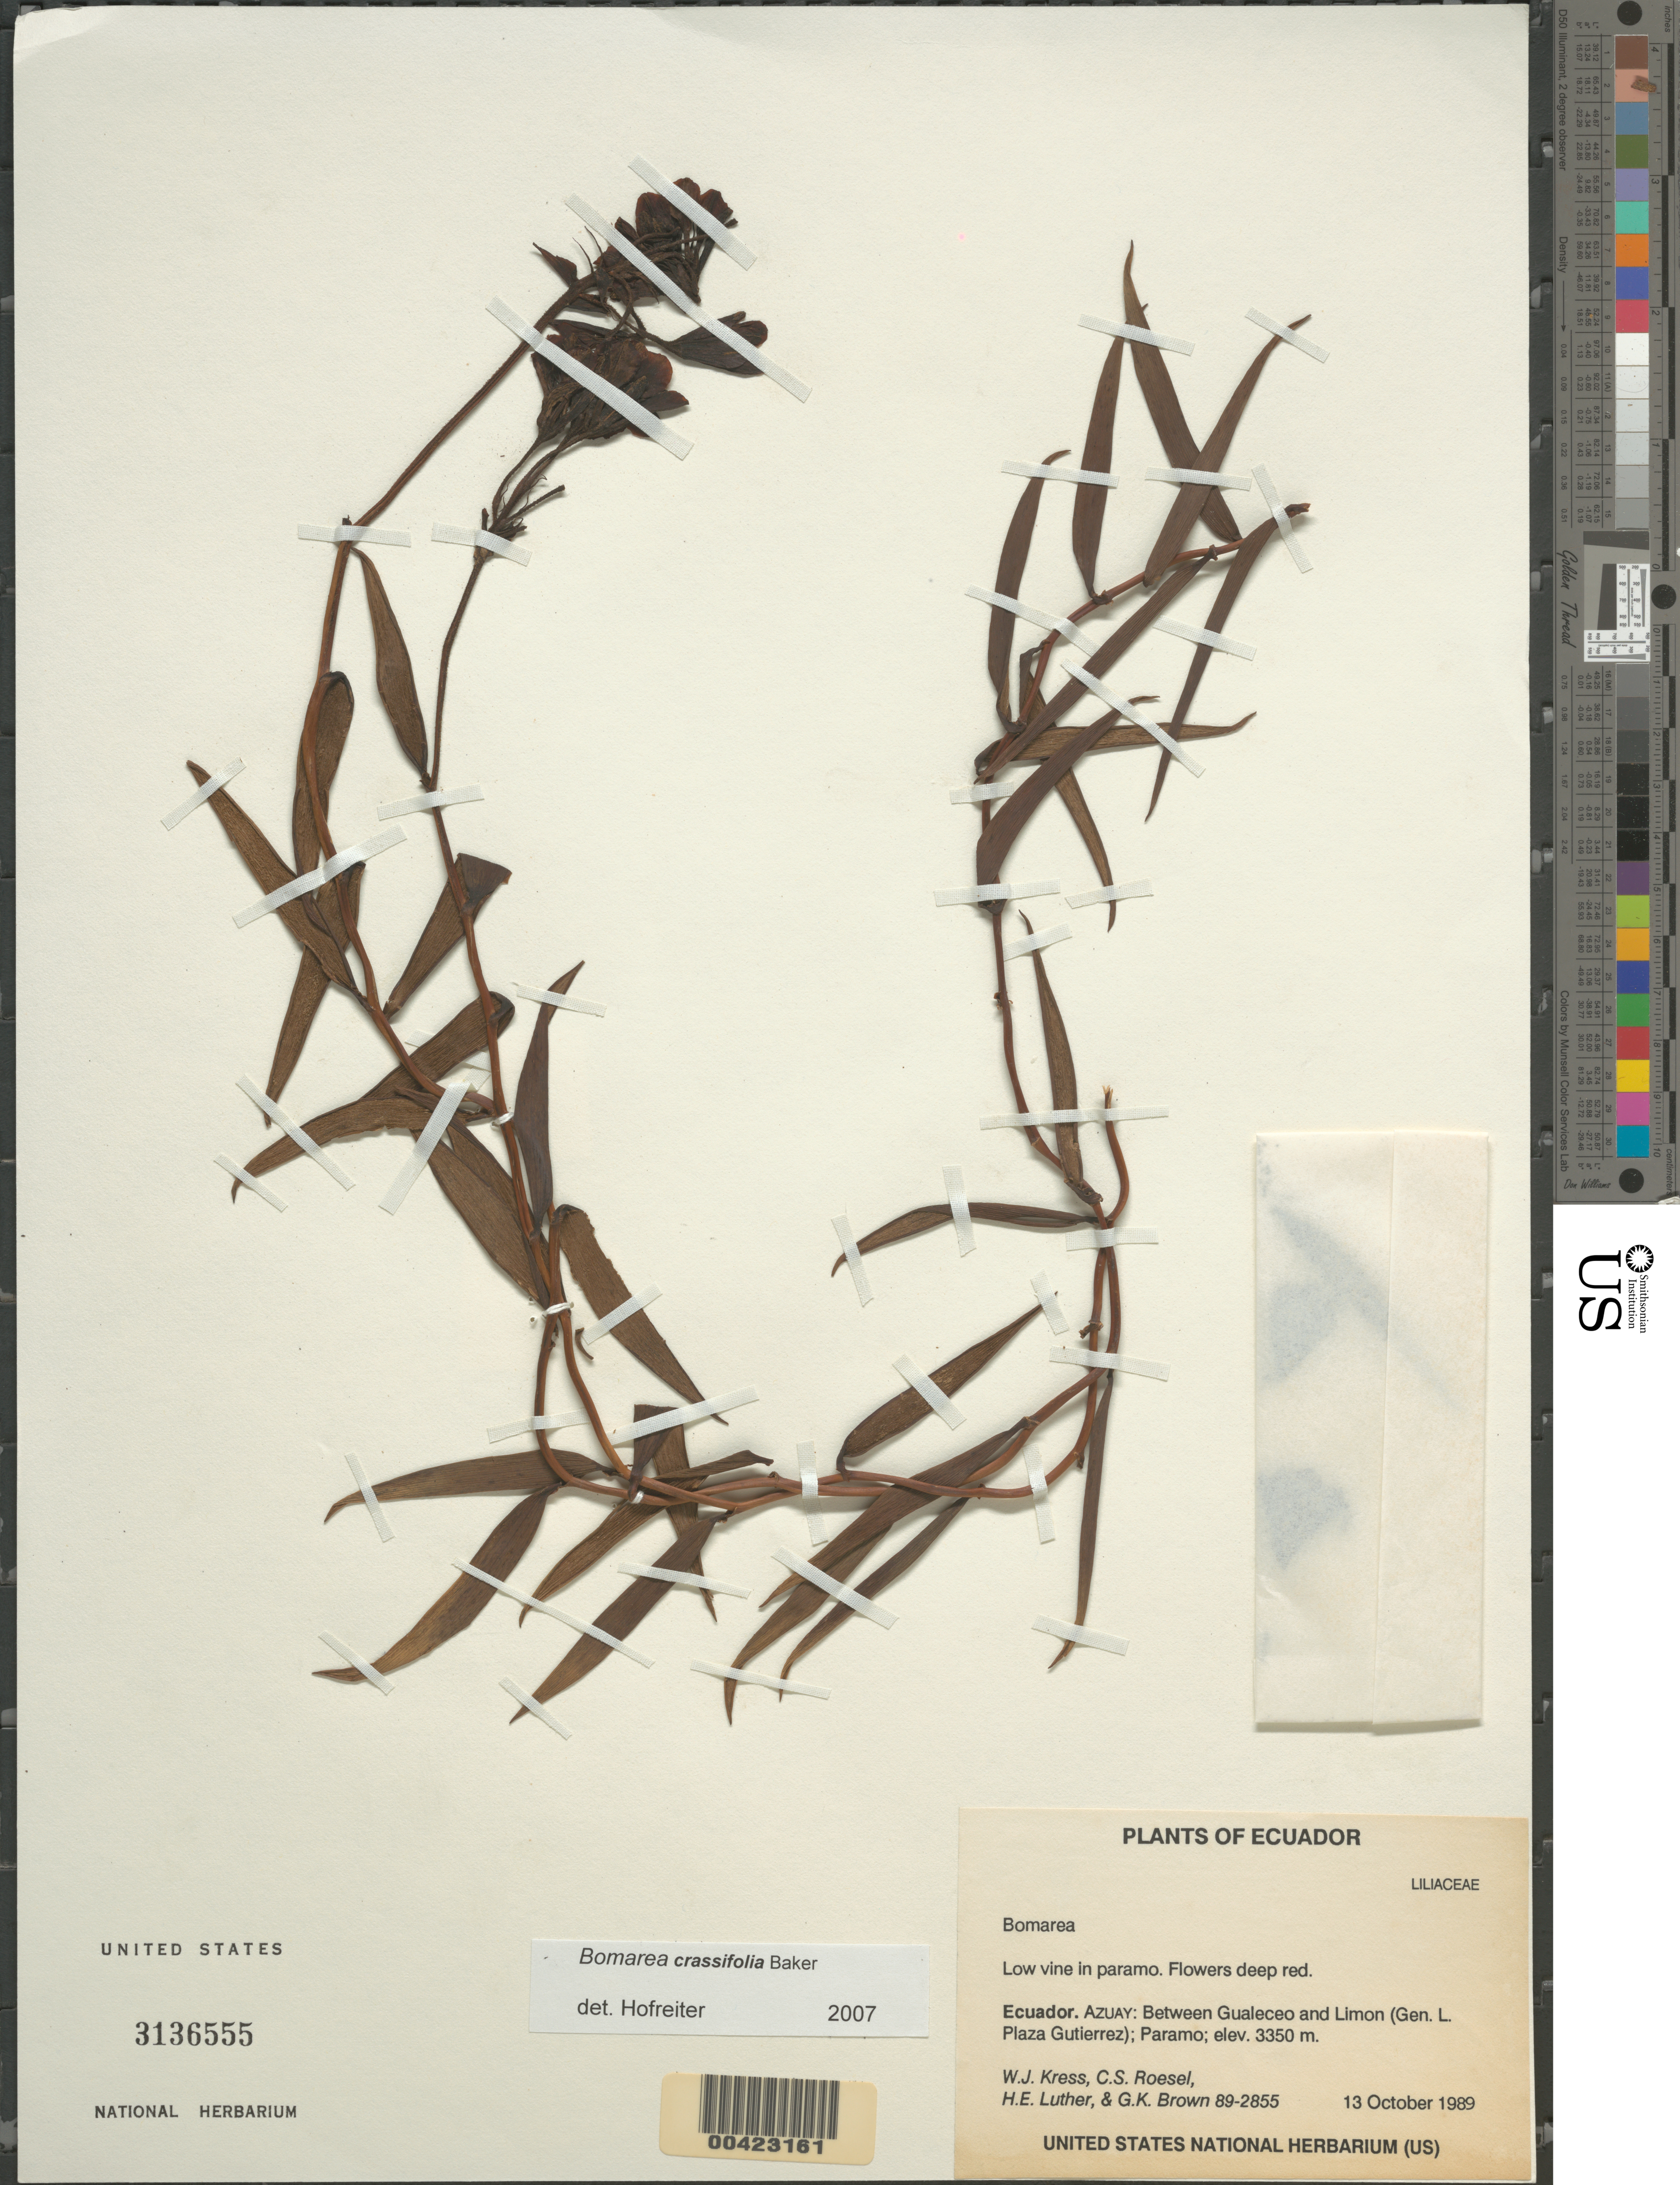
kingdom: Plantae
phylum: Tracheophyta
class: Liliopsida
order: Liliales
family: Alstroemeriaceae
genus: Bomarea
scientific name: Bomarea sp.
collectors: W. J. Kress, C. S. Roesel, Harry E. Luther & G. K. Brown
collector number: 89-2855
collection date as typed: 13 Oct 1989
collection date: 1989-10-13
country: Ecuador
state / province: Azuay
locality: Between Gualeceo and Limon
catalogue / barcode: US 3136555